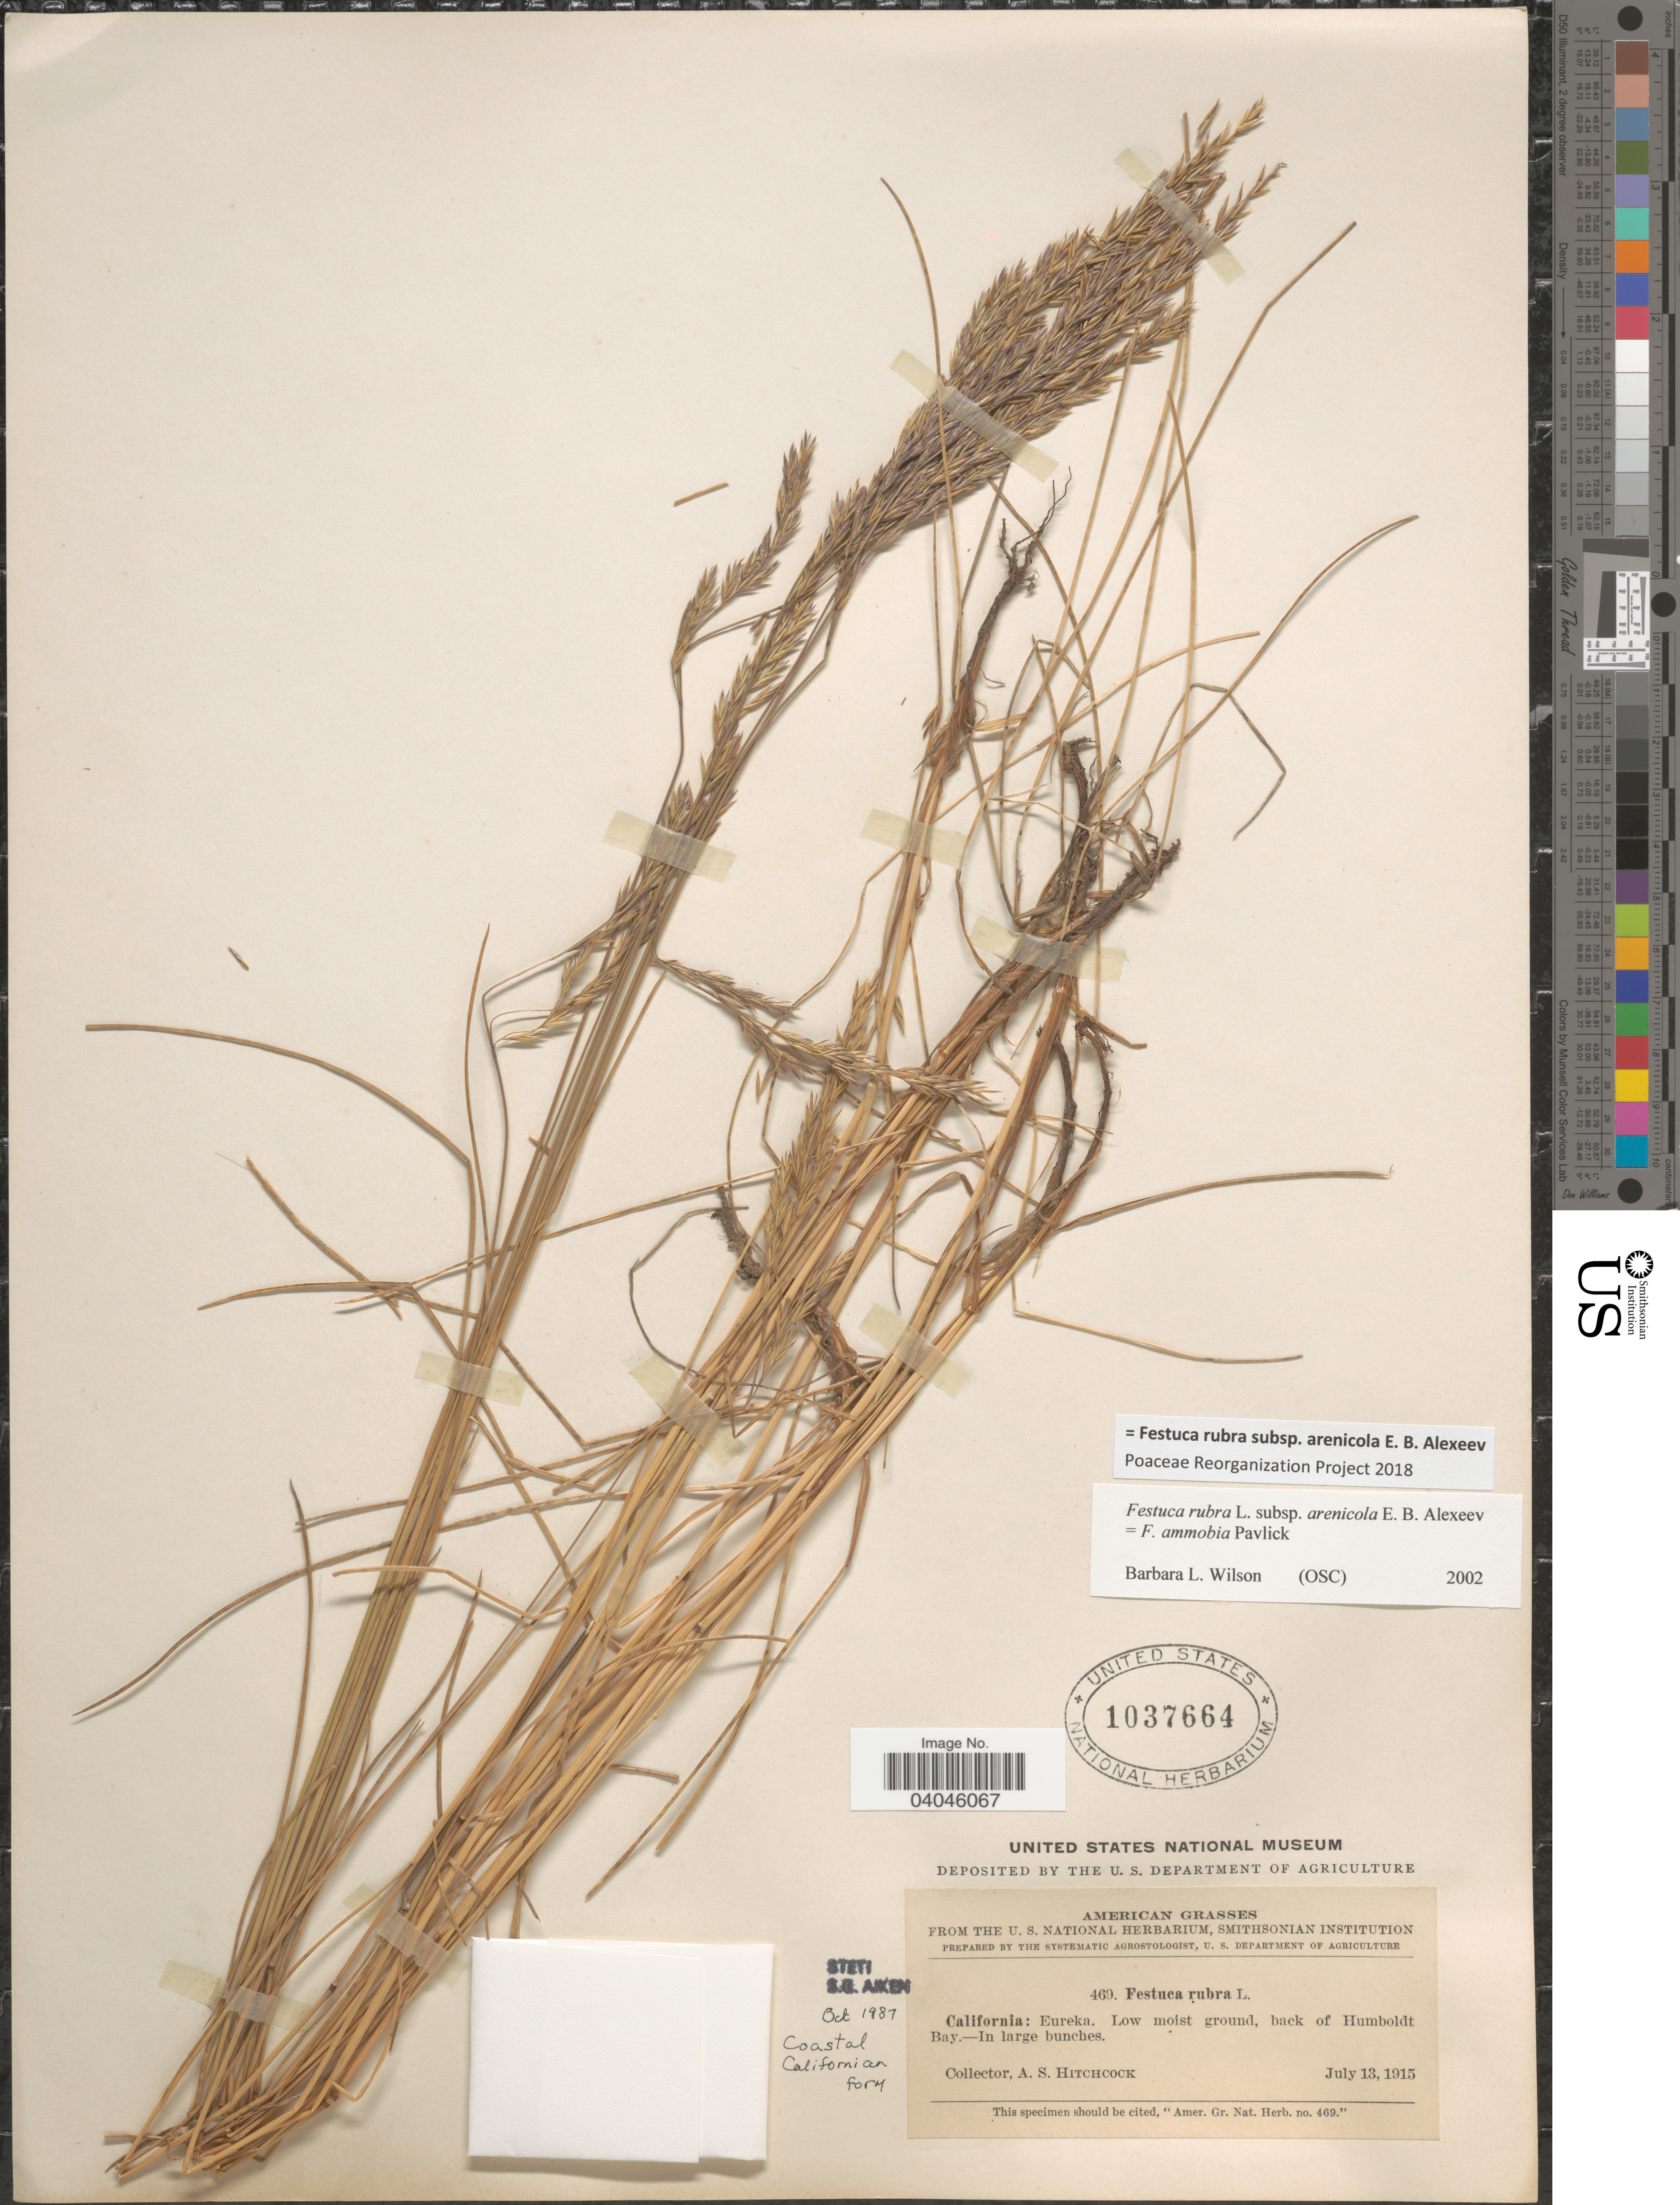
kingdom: Plantae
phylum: Tracheophyta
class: Liliopsida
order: Poales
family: Poaceae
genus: Festuca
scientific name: Festuca rubra subsp. arenicola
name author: E.B. Alexeev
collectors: A. S. Hitchcock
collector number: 469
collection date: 1915-07-13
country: United States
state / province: California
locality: Eureka. Low moist ground, back of Humboldt Bay.- In large bunches.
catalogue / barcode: US 1037664